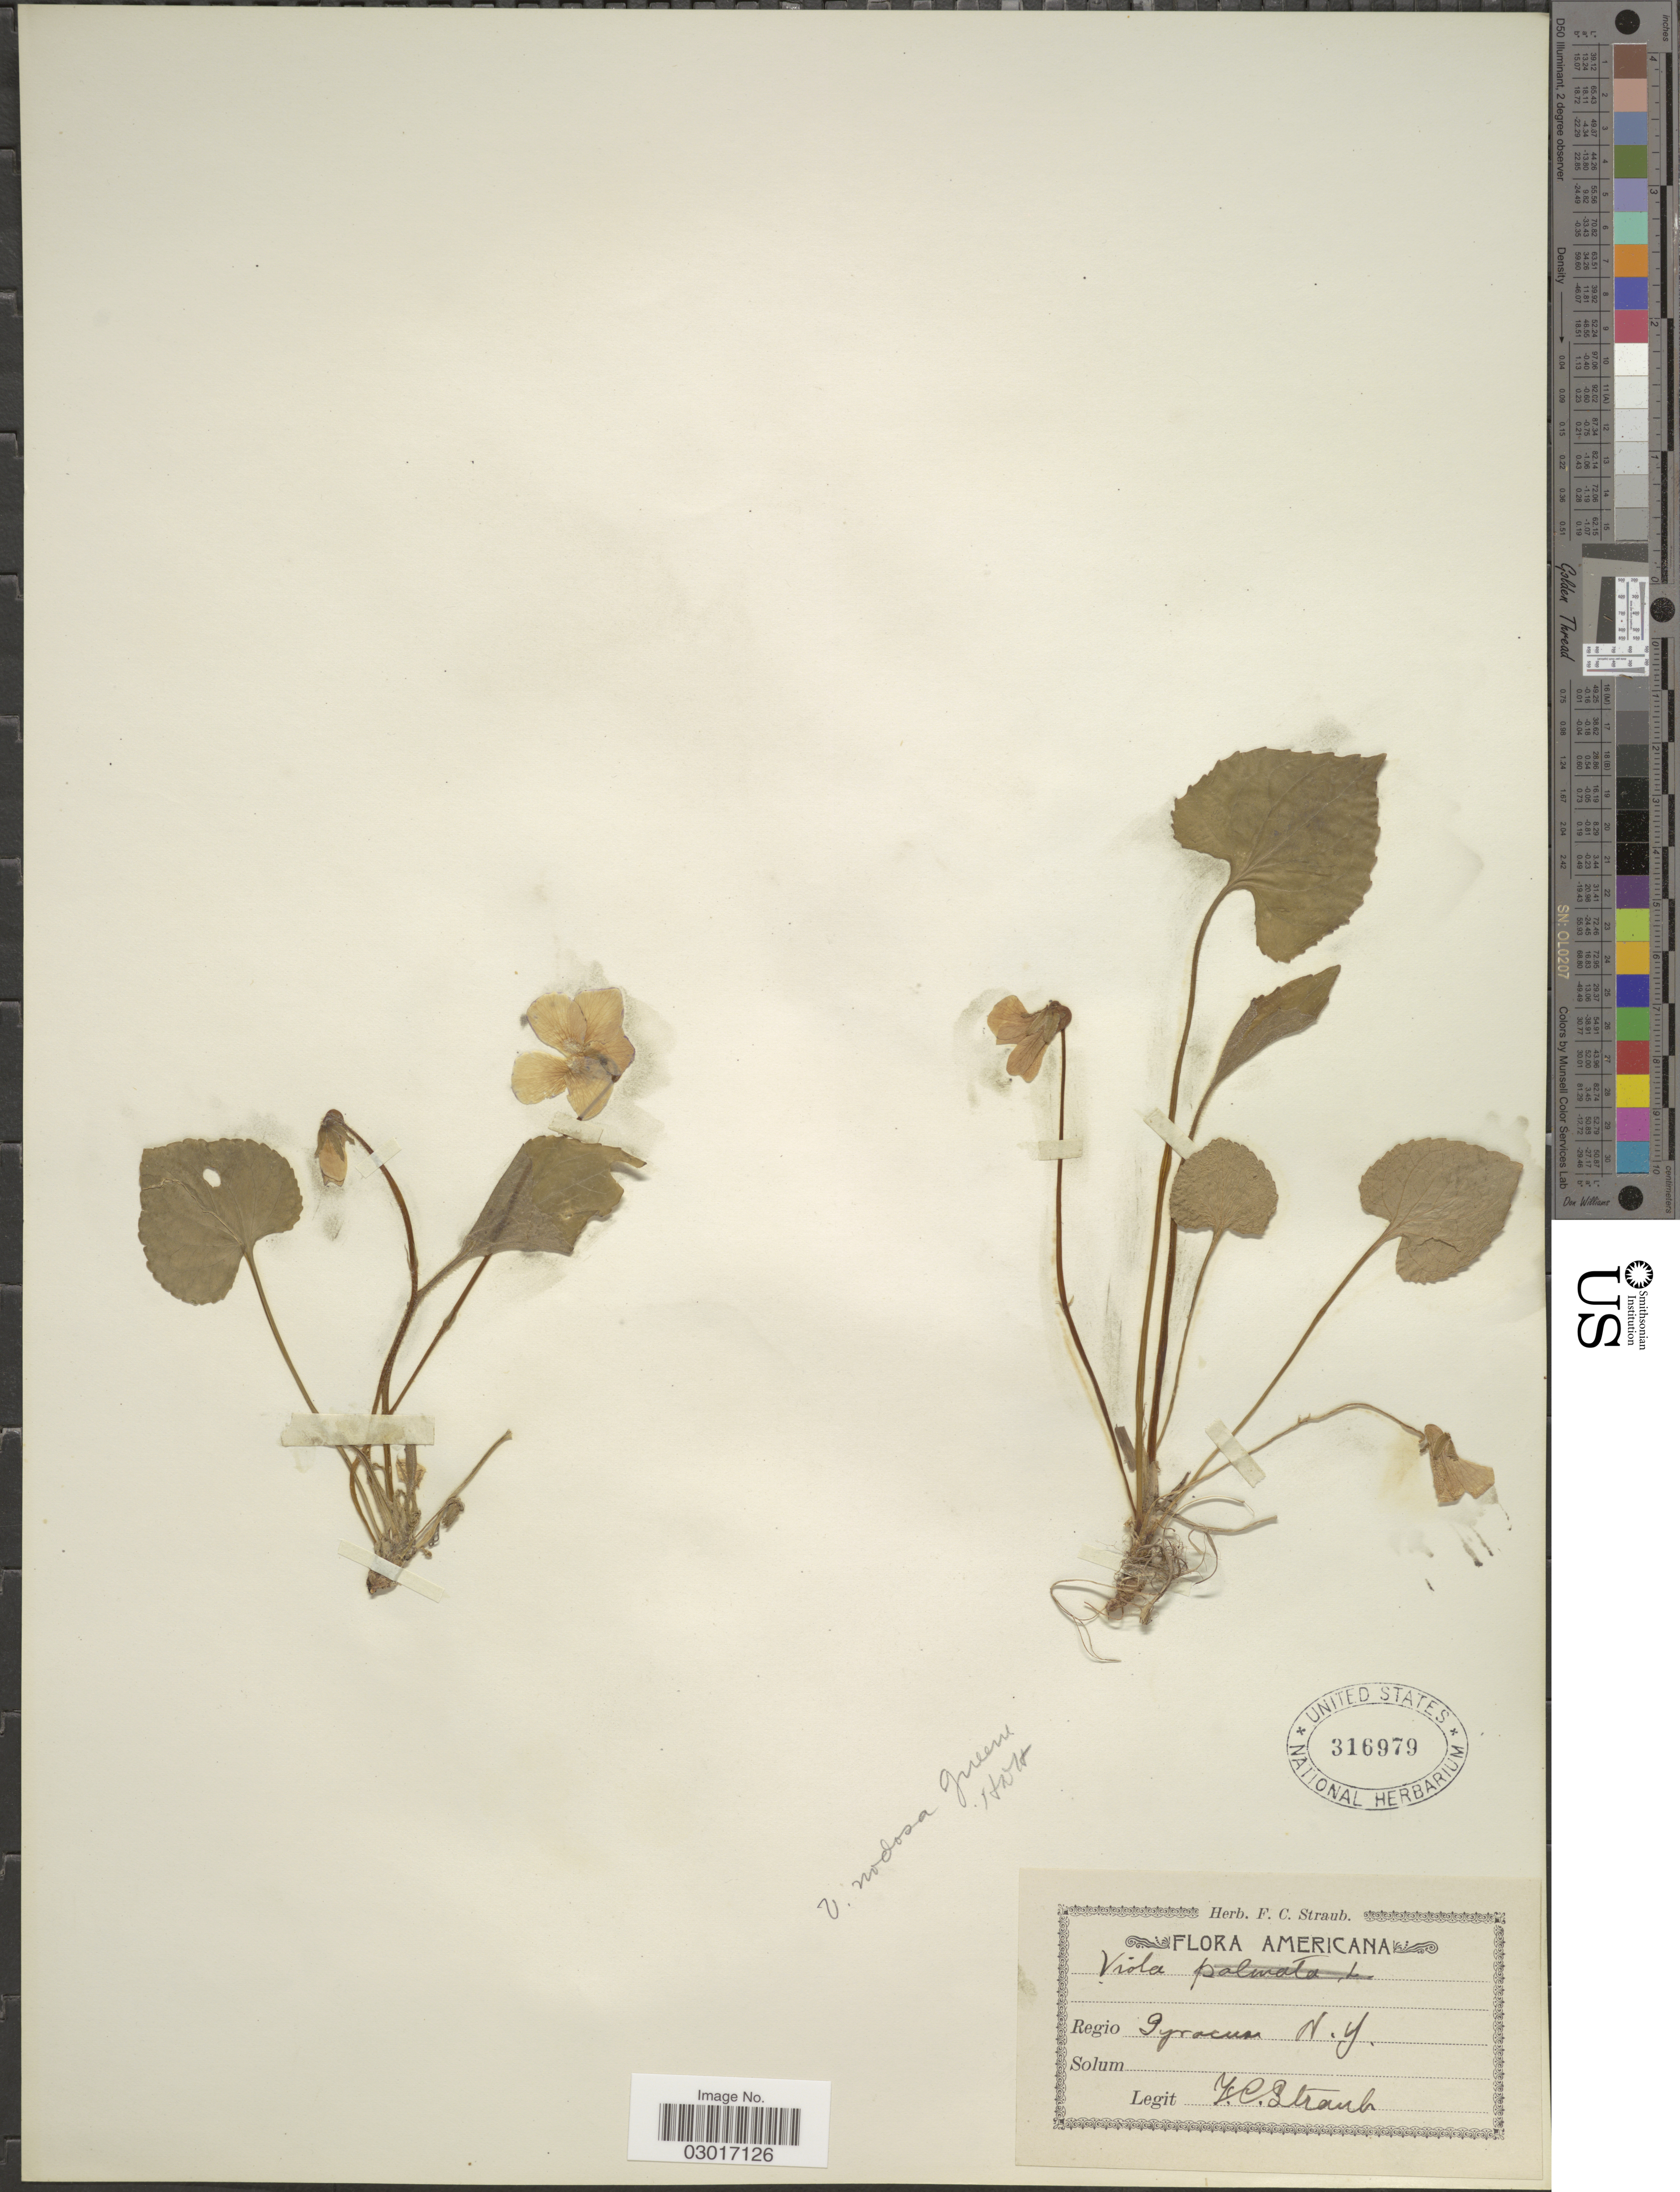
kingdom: Plantae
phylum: Tracheophyta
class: Magnoliopsida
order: Malpighiales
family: Violaceae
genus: Viola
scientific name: Viola sororia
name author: Willd.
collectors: F. Straub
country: United States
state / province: New York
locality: Regio Syracuse, N.Y.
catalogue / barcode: US 316979